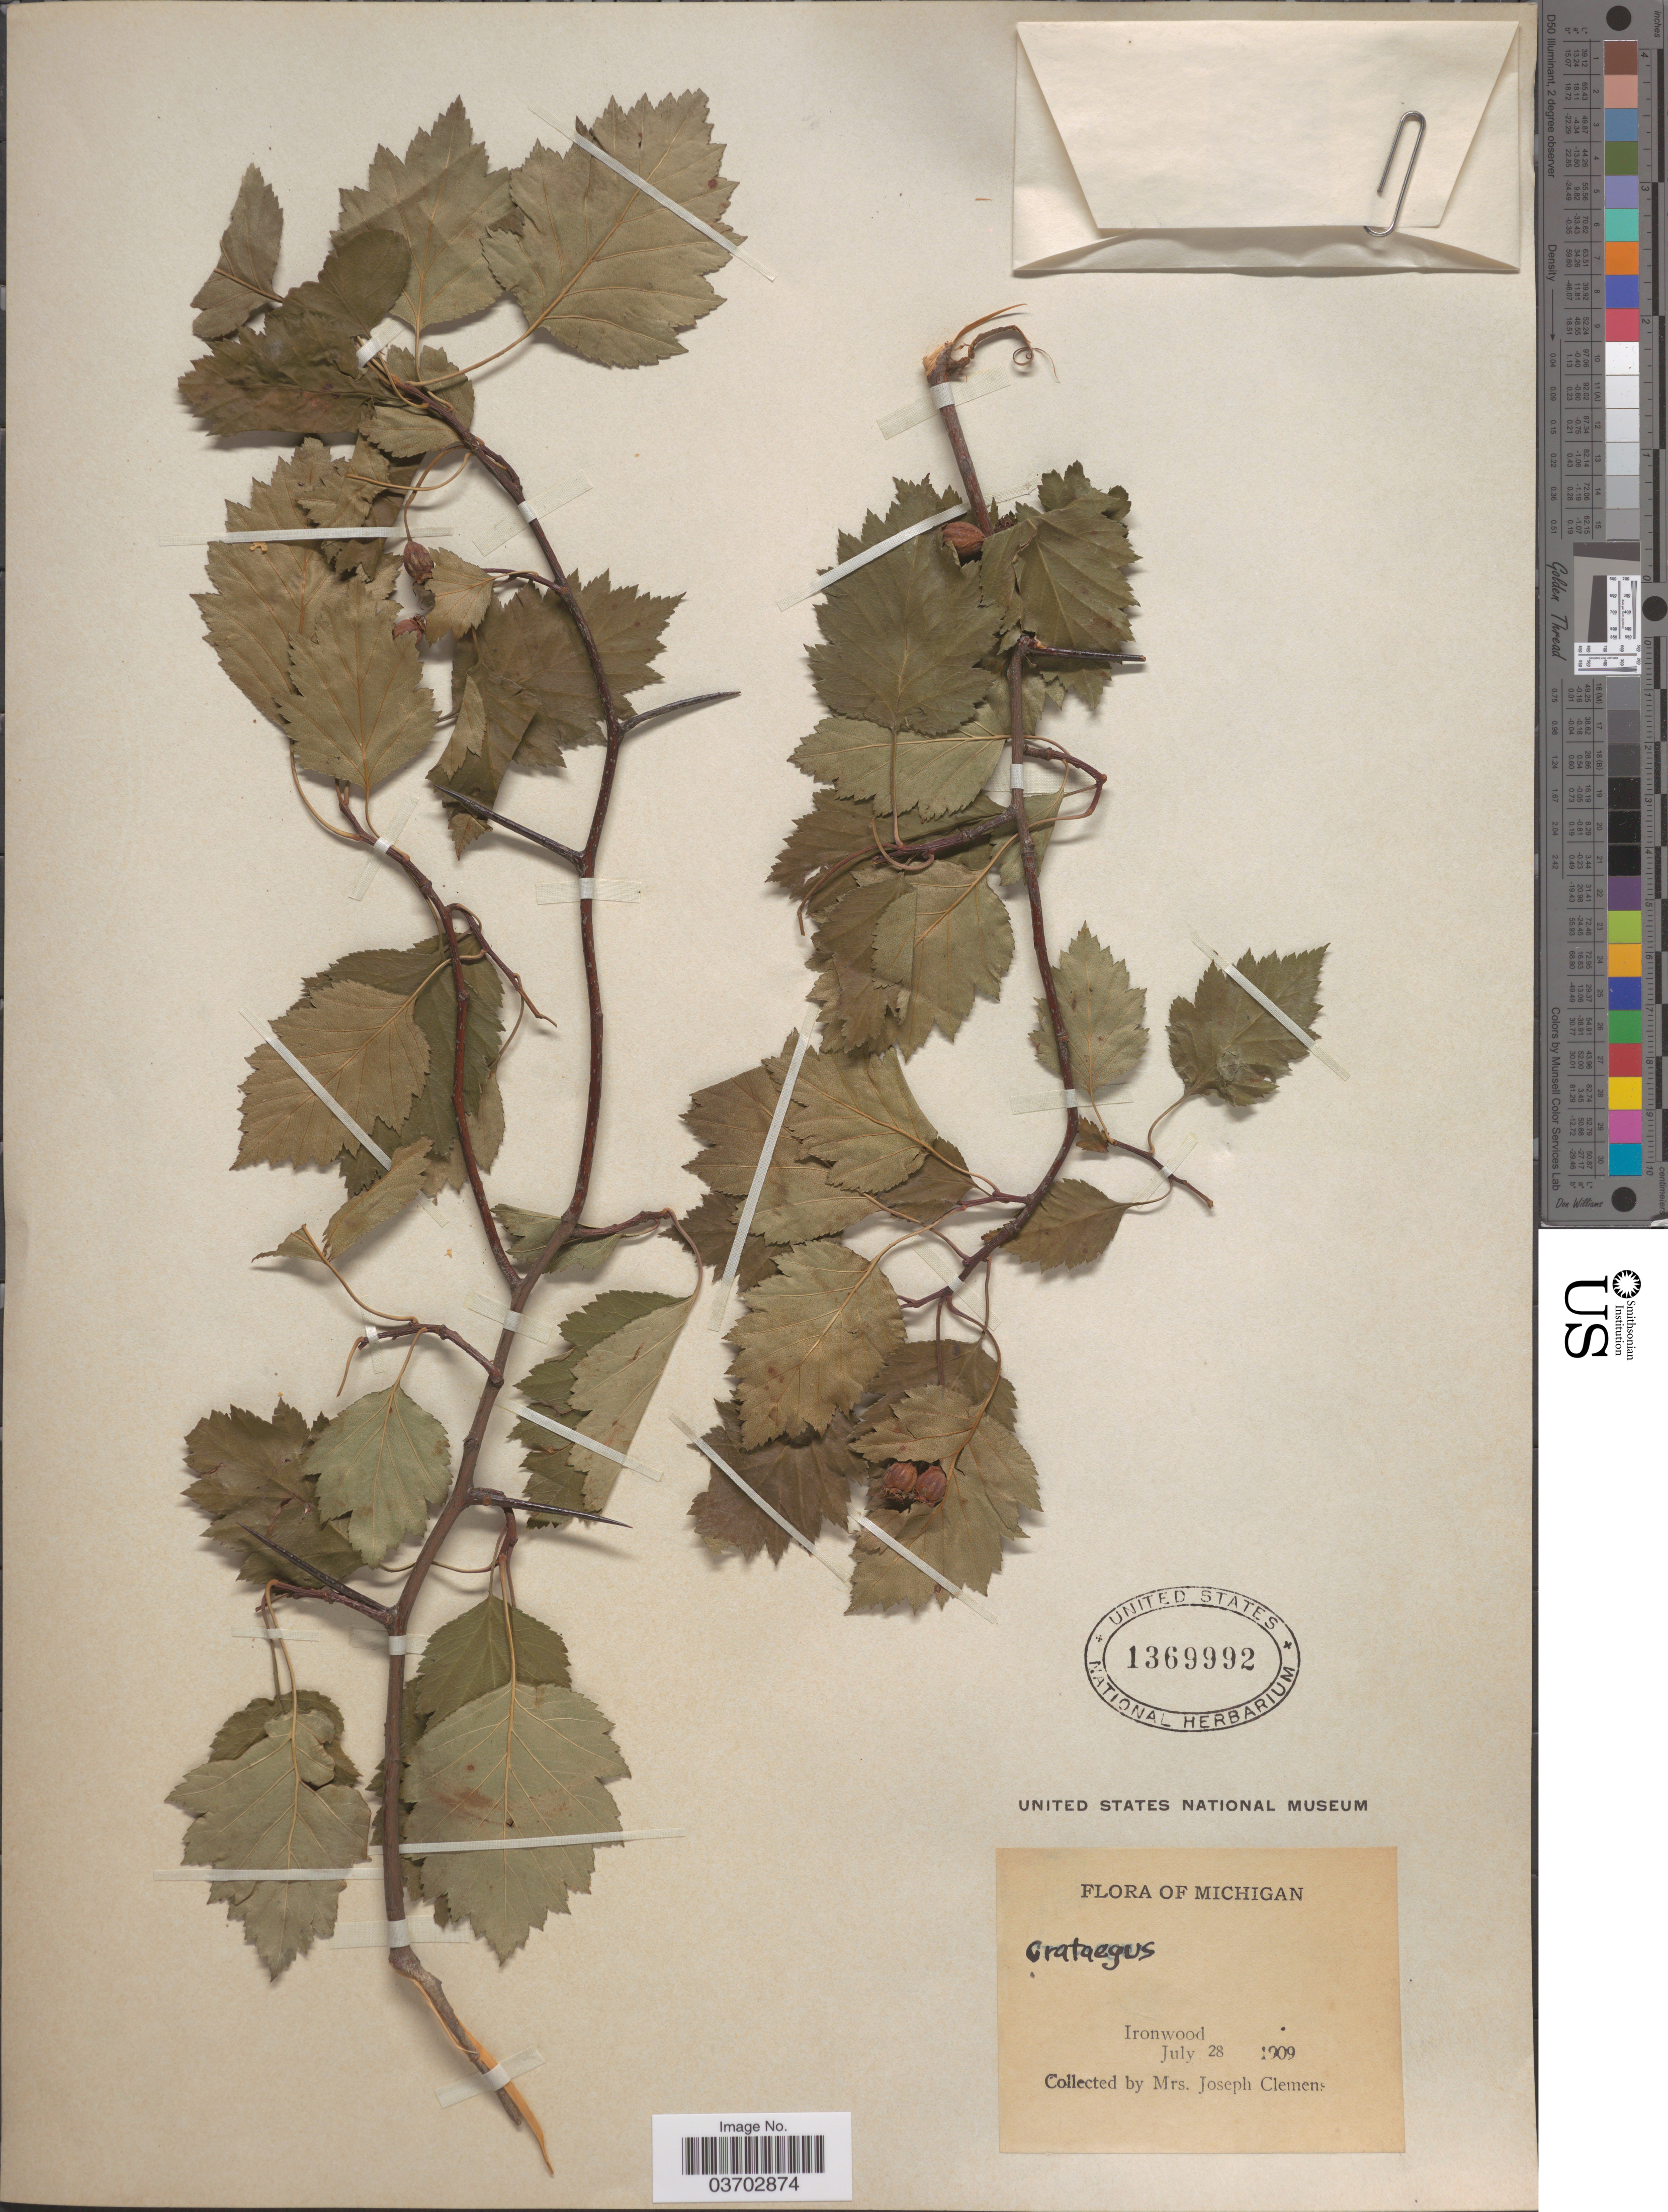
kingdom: Plantae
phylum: Tracheophyta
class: Magnoliopsida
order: Rosales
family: Rosaceae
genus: Crataegus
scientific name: Crataegus sp.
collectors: J. Clemens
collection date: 1909-07-28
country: United States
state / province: Michigan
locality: Ironwood.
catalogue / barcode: US 1369992